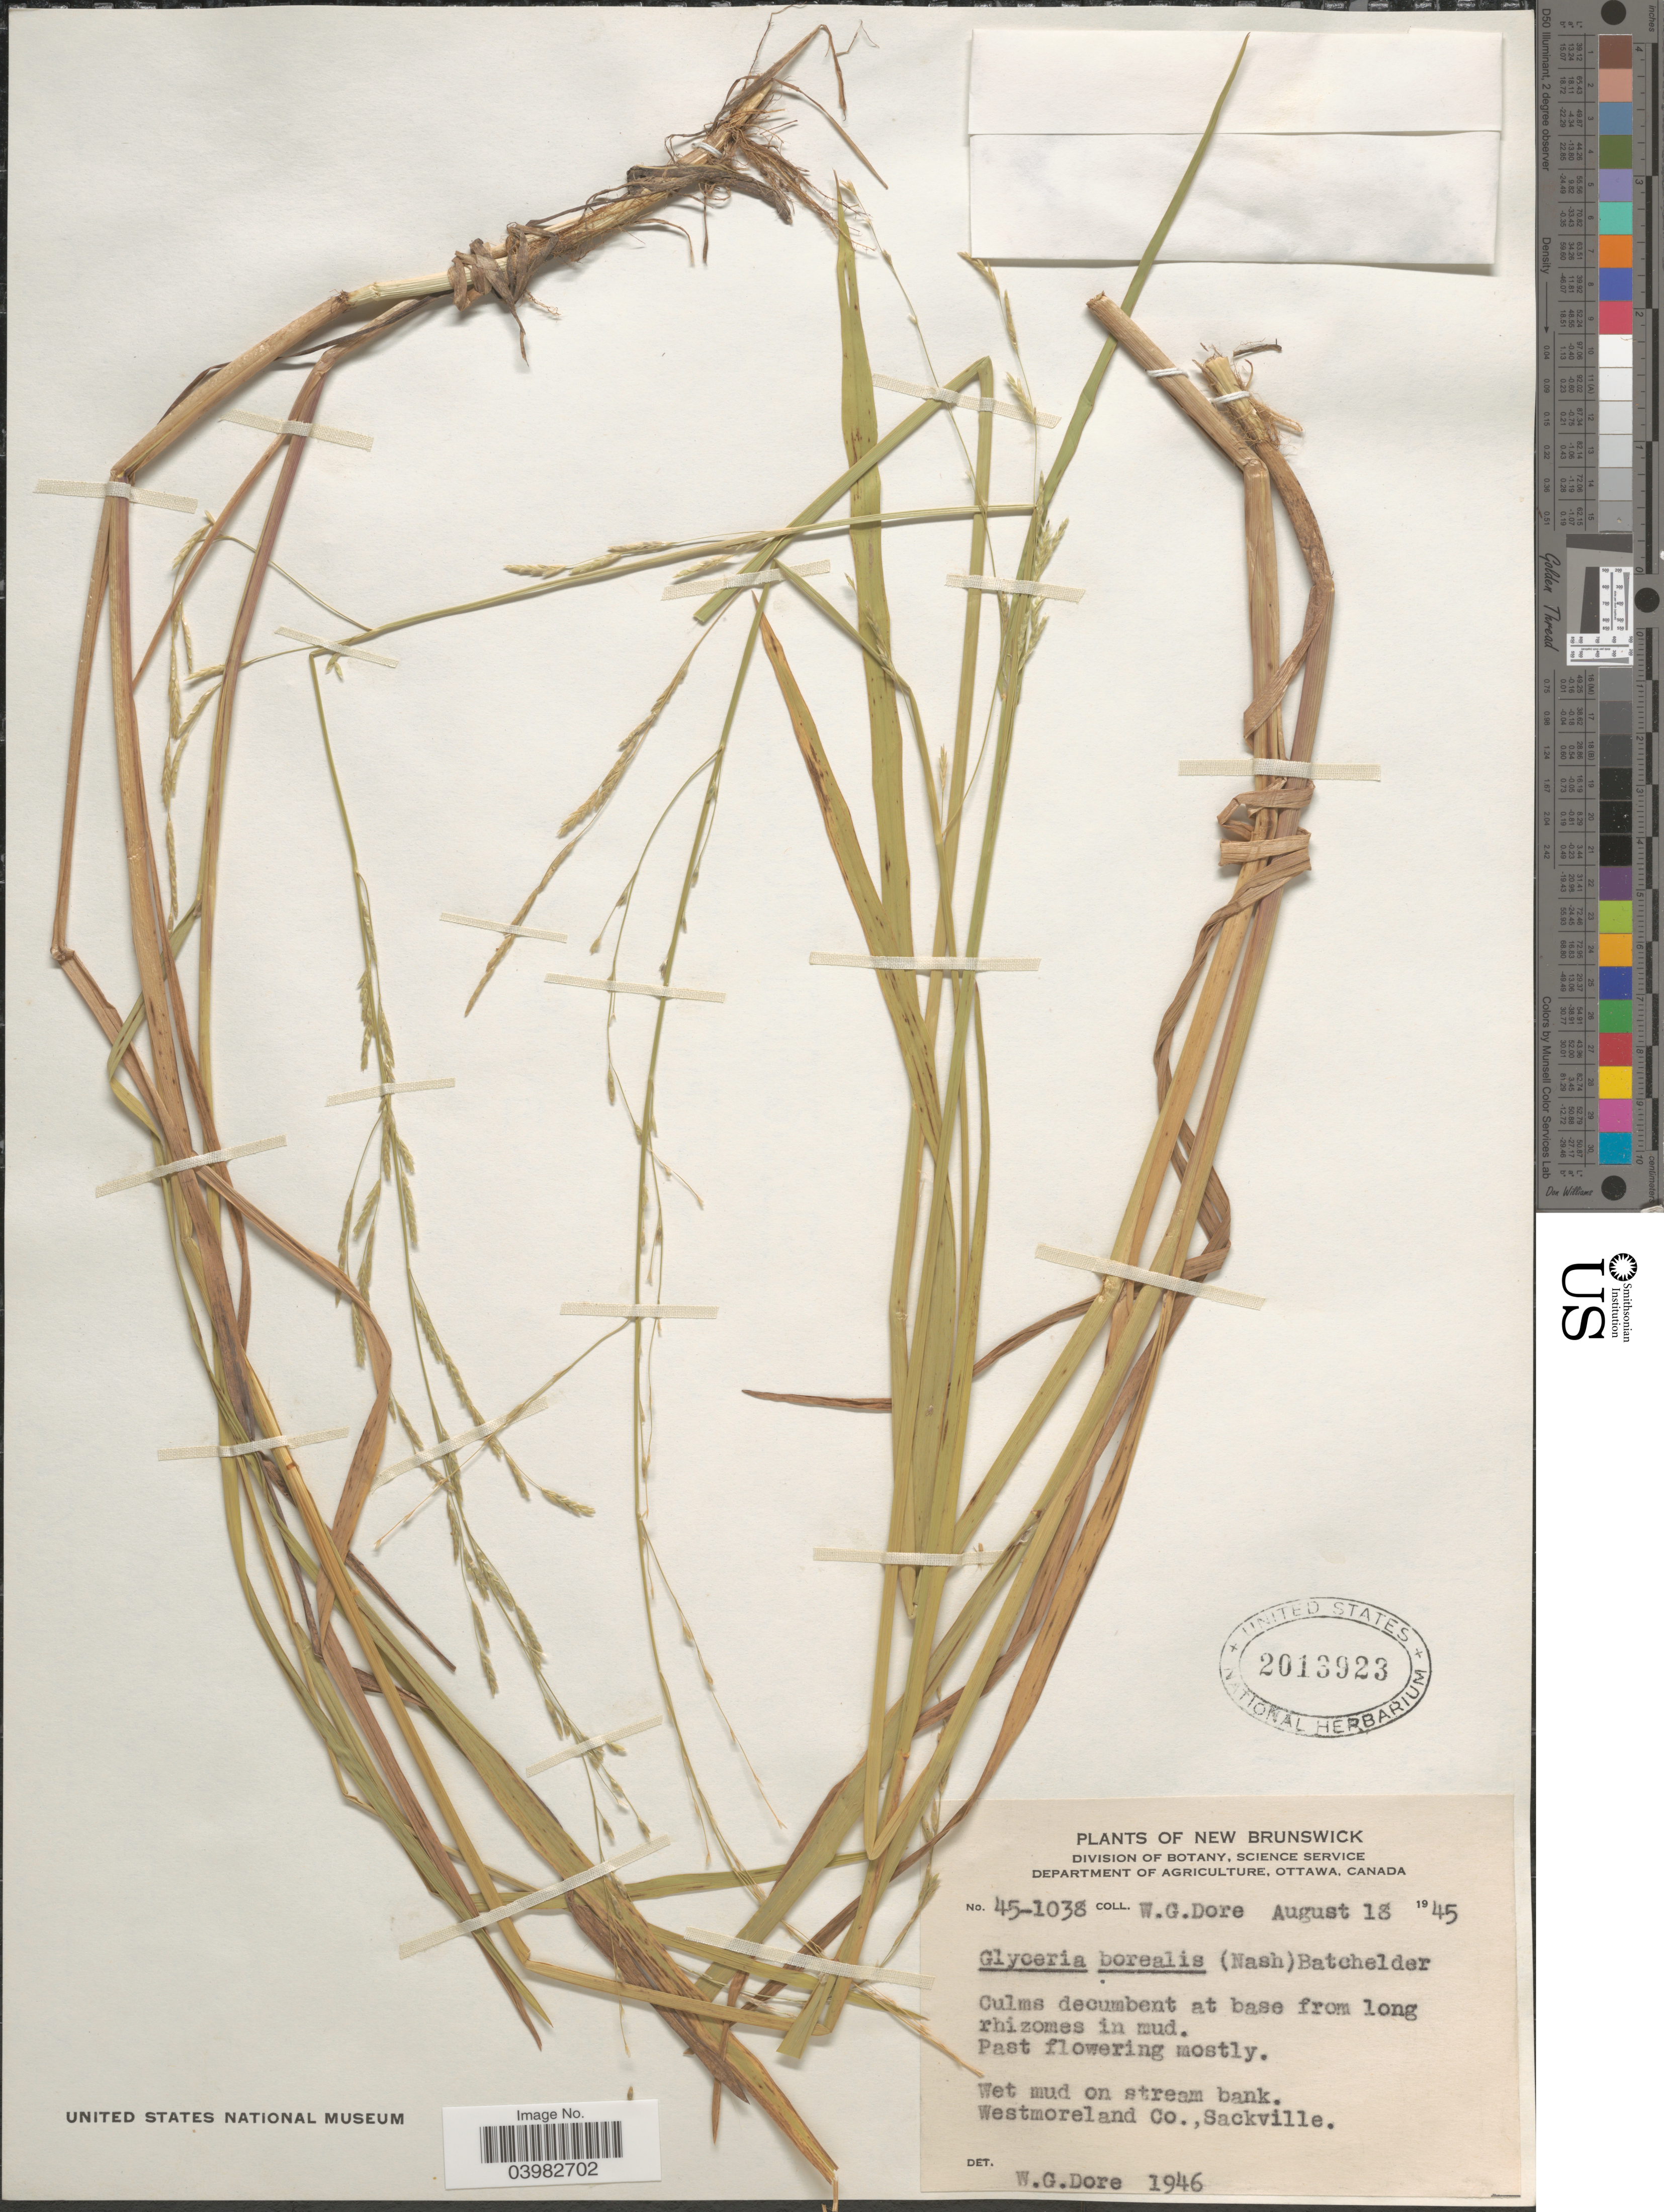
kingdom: Plantae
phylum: Tracheophyta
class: Liliopsida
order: Poales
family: Poaceae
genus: Glyceria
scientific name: Glyceria borealis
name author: (Nash) Batchelder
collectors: W. Dore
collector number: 45-1038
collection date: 1945-08-18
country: Canada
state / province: New Brunswick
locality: Westmoreland Co., Sackville.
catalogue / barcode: US 2013923